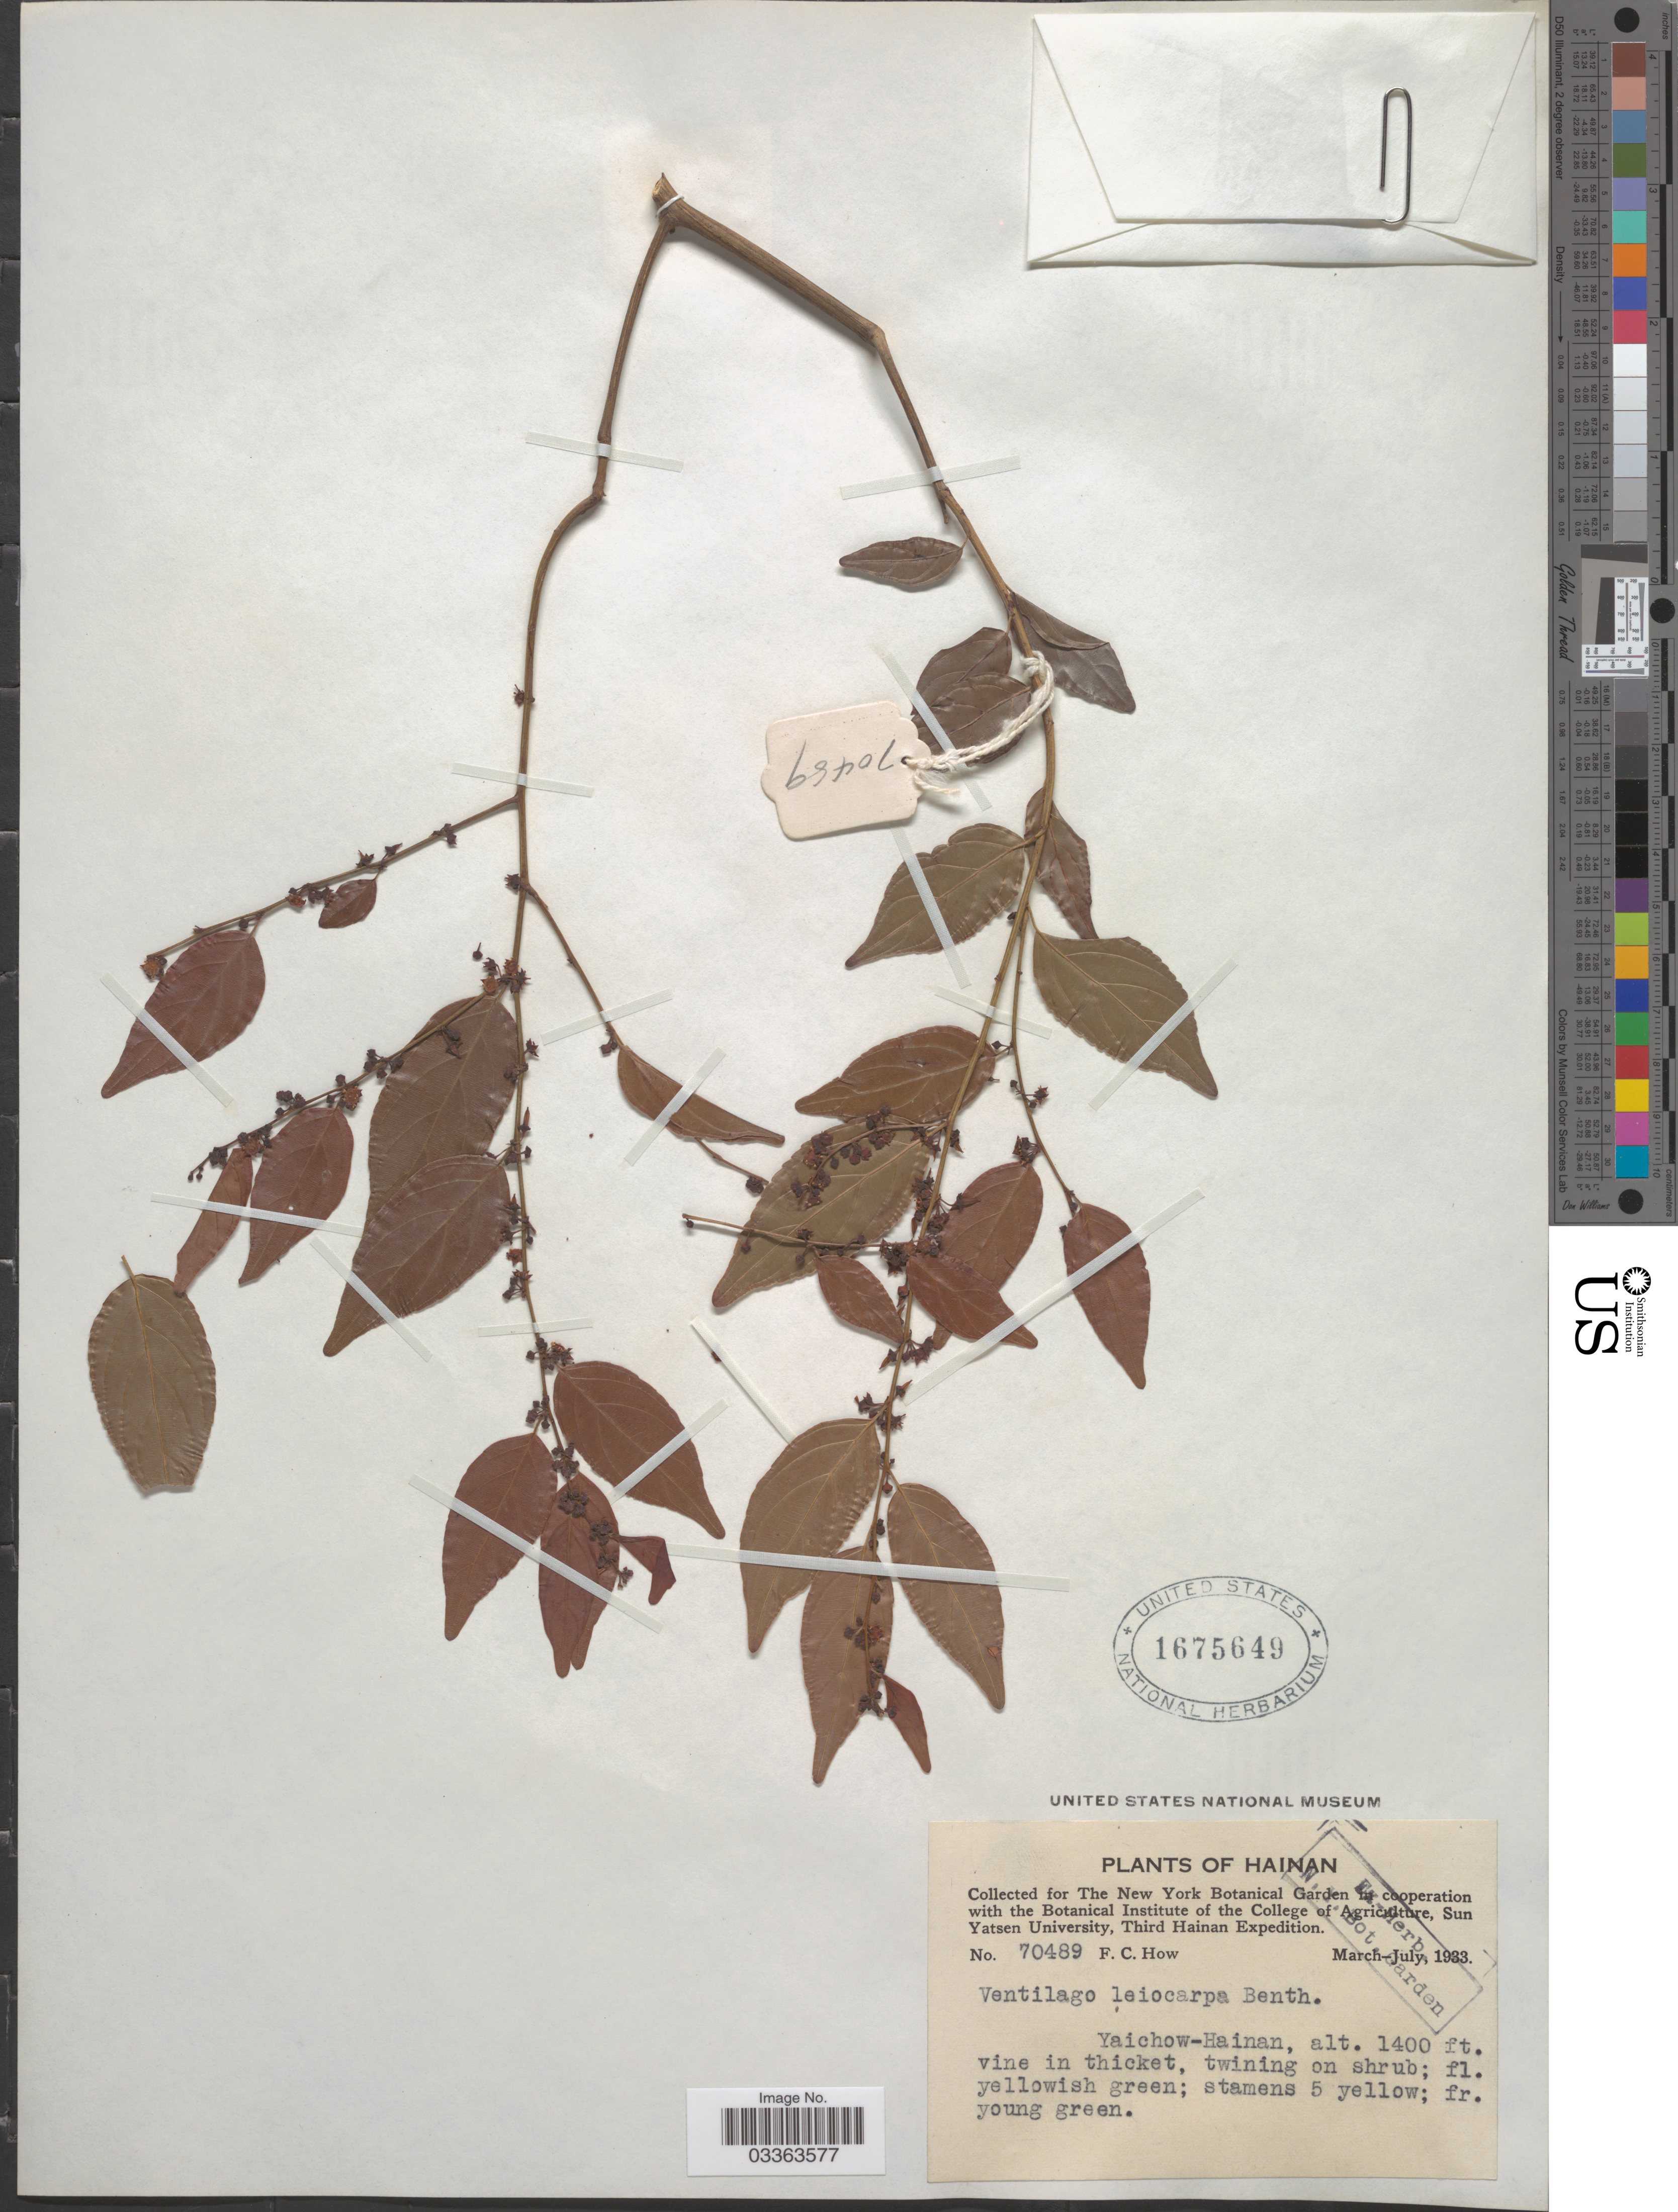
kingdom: Plantae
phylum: Tracheophyta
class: Magnoliopsida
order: Rosales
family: Rhamnaceae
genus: Ventilago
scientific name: Ventilago leiocarpa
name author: Benth.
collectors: F. C. How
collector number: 70489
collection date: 1933-03/1933-07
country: China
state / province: Hainan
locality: Yaichow-Hainan.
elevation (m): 427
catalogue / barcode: US 1675649